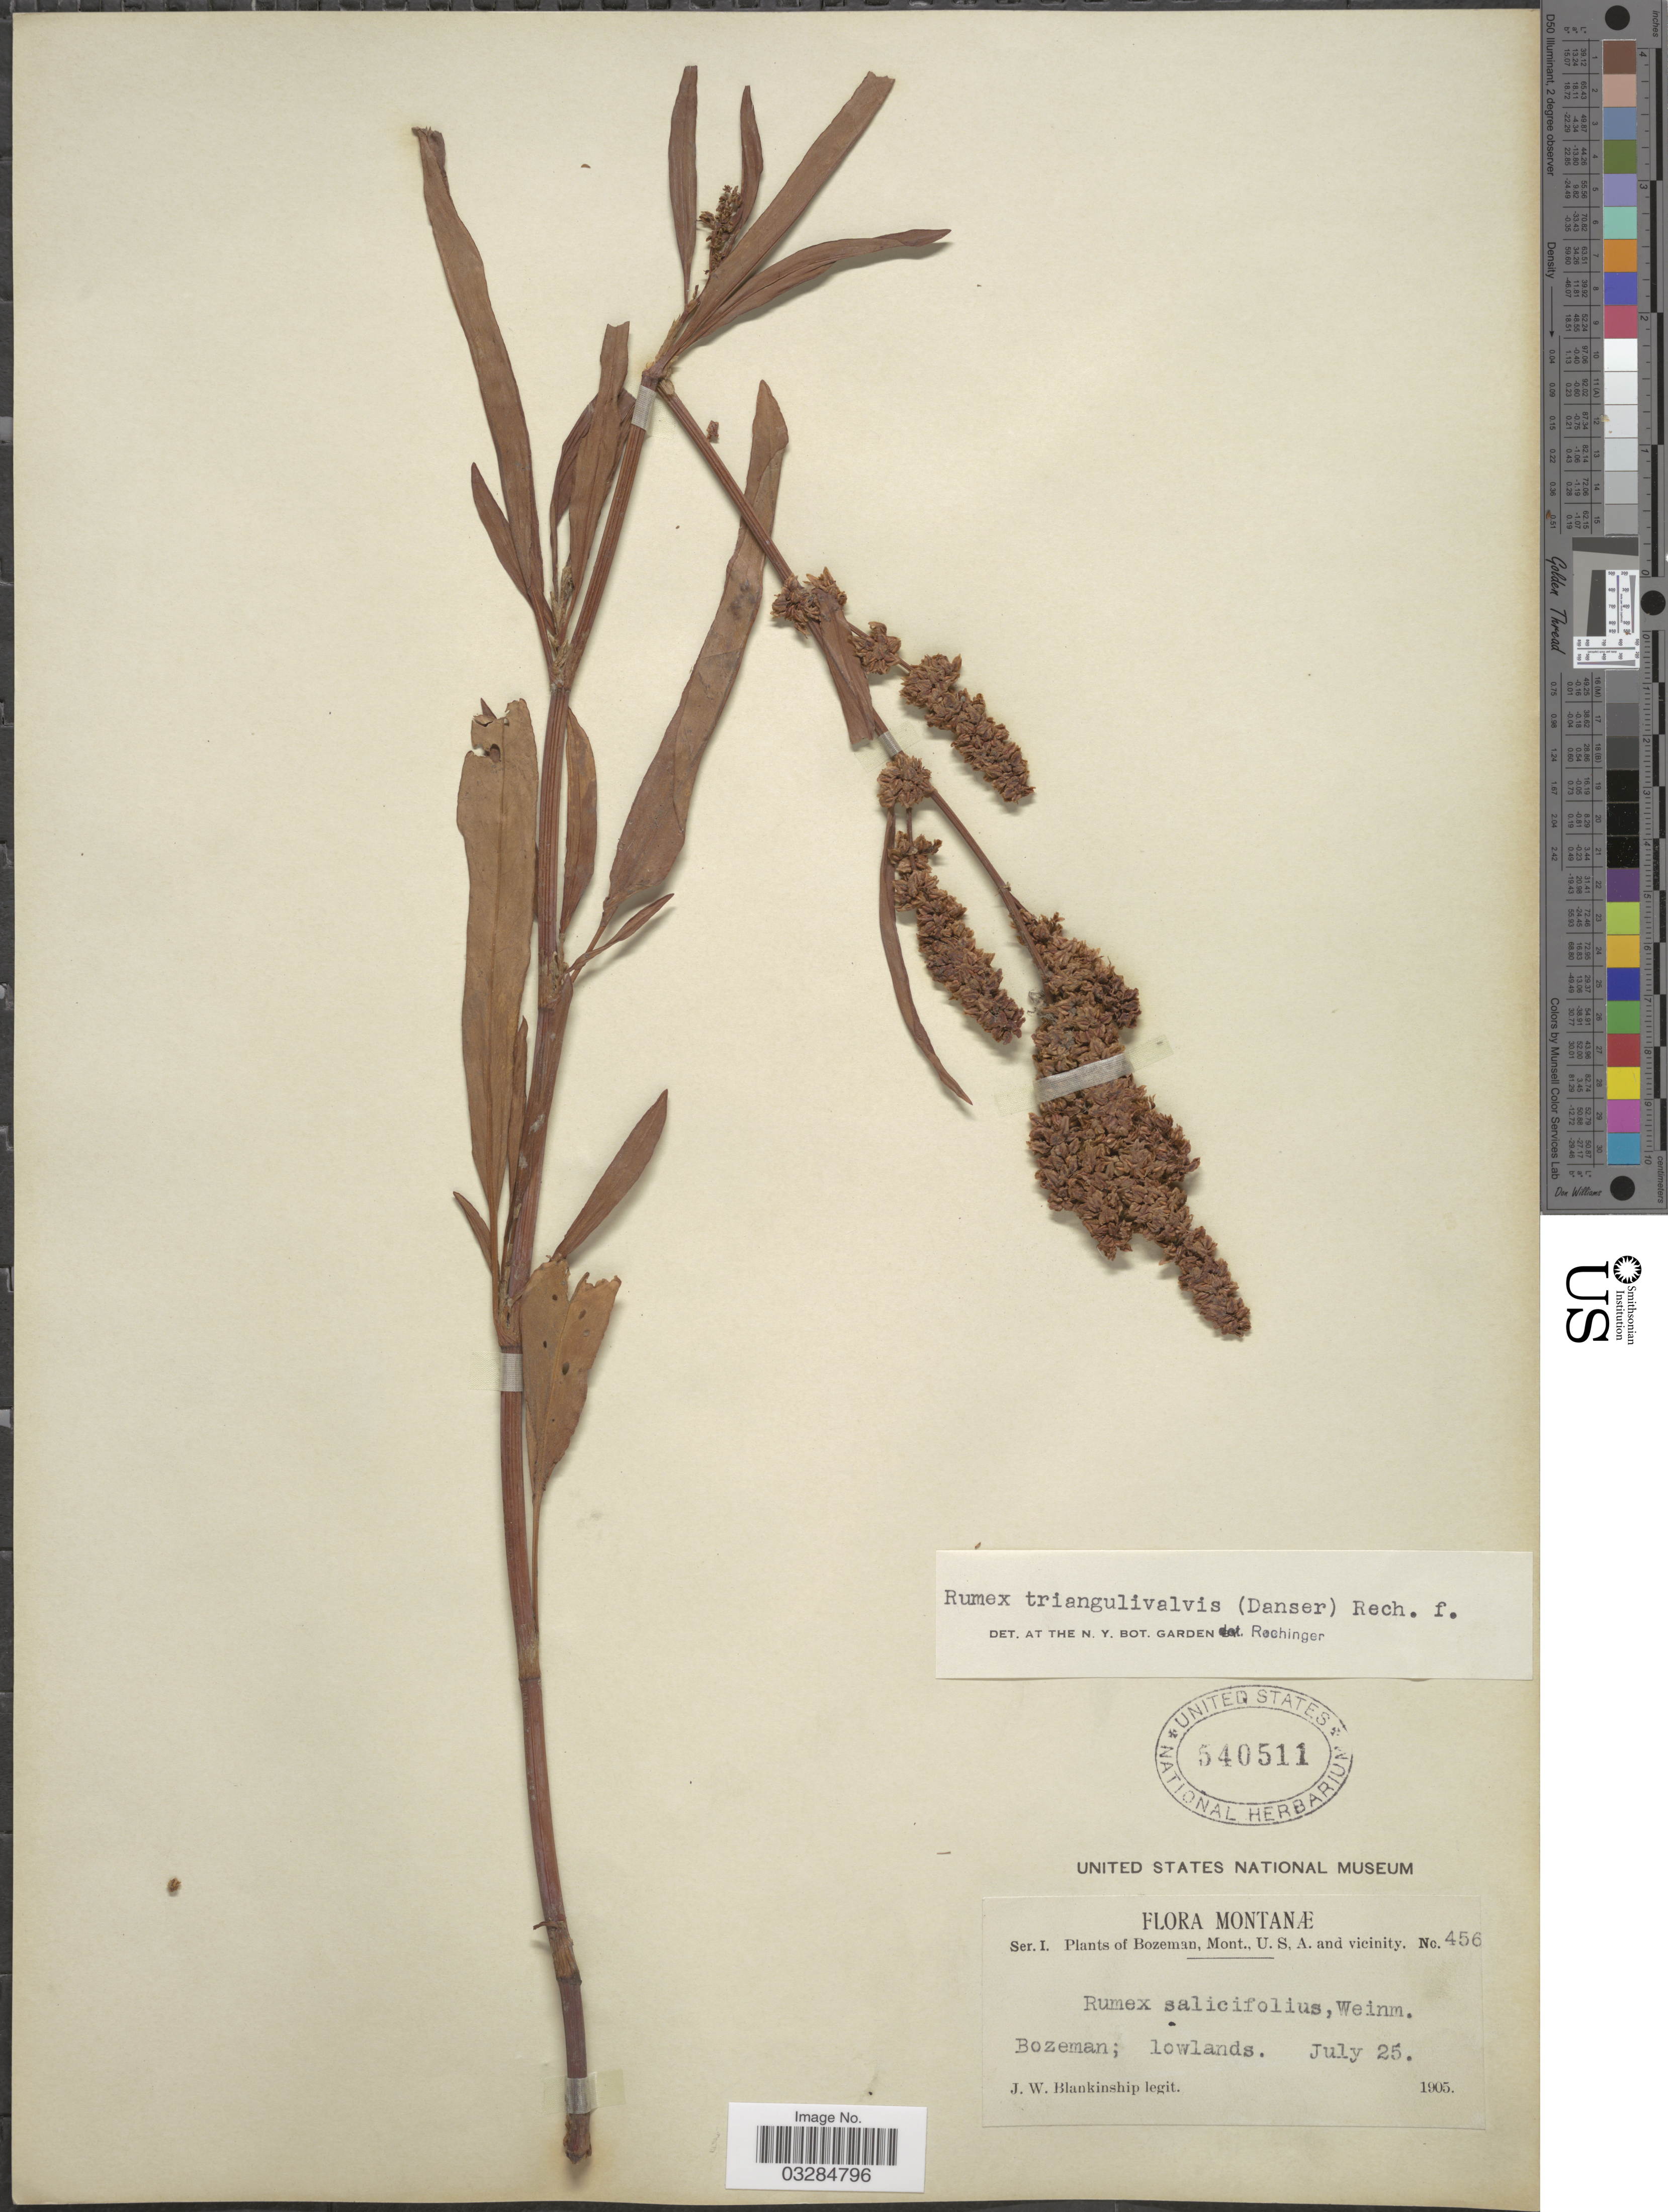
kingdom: Plantae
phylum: Tracheophyta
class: Magnoliopsida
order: Caryophyllales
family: Polygonaceae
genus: Rumex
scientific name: Rumex triangulivalvis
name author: (Danser) Rech. f.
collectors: J. W. Blankinship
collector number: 456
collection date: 1905-07-25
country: United States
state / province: Montana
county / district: Gallatin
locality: Bozeman, Mont., U.S.A. and vicinity.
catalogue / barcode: US 540511